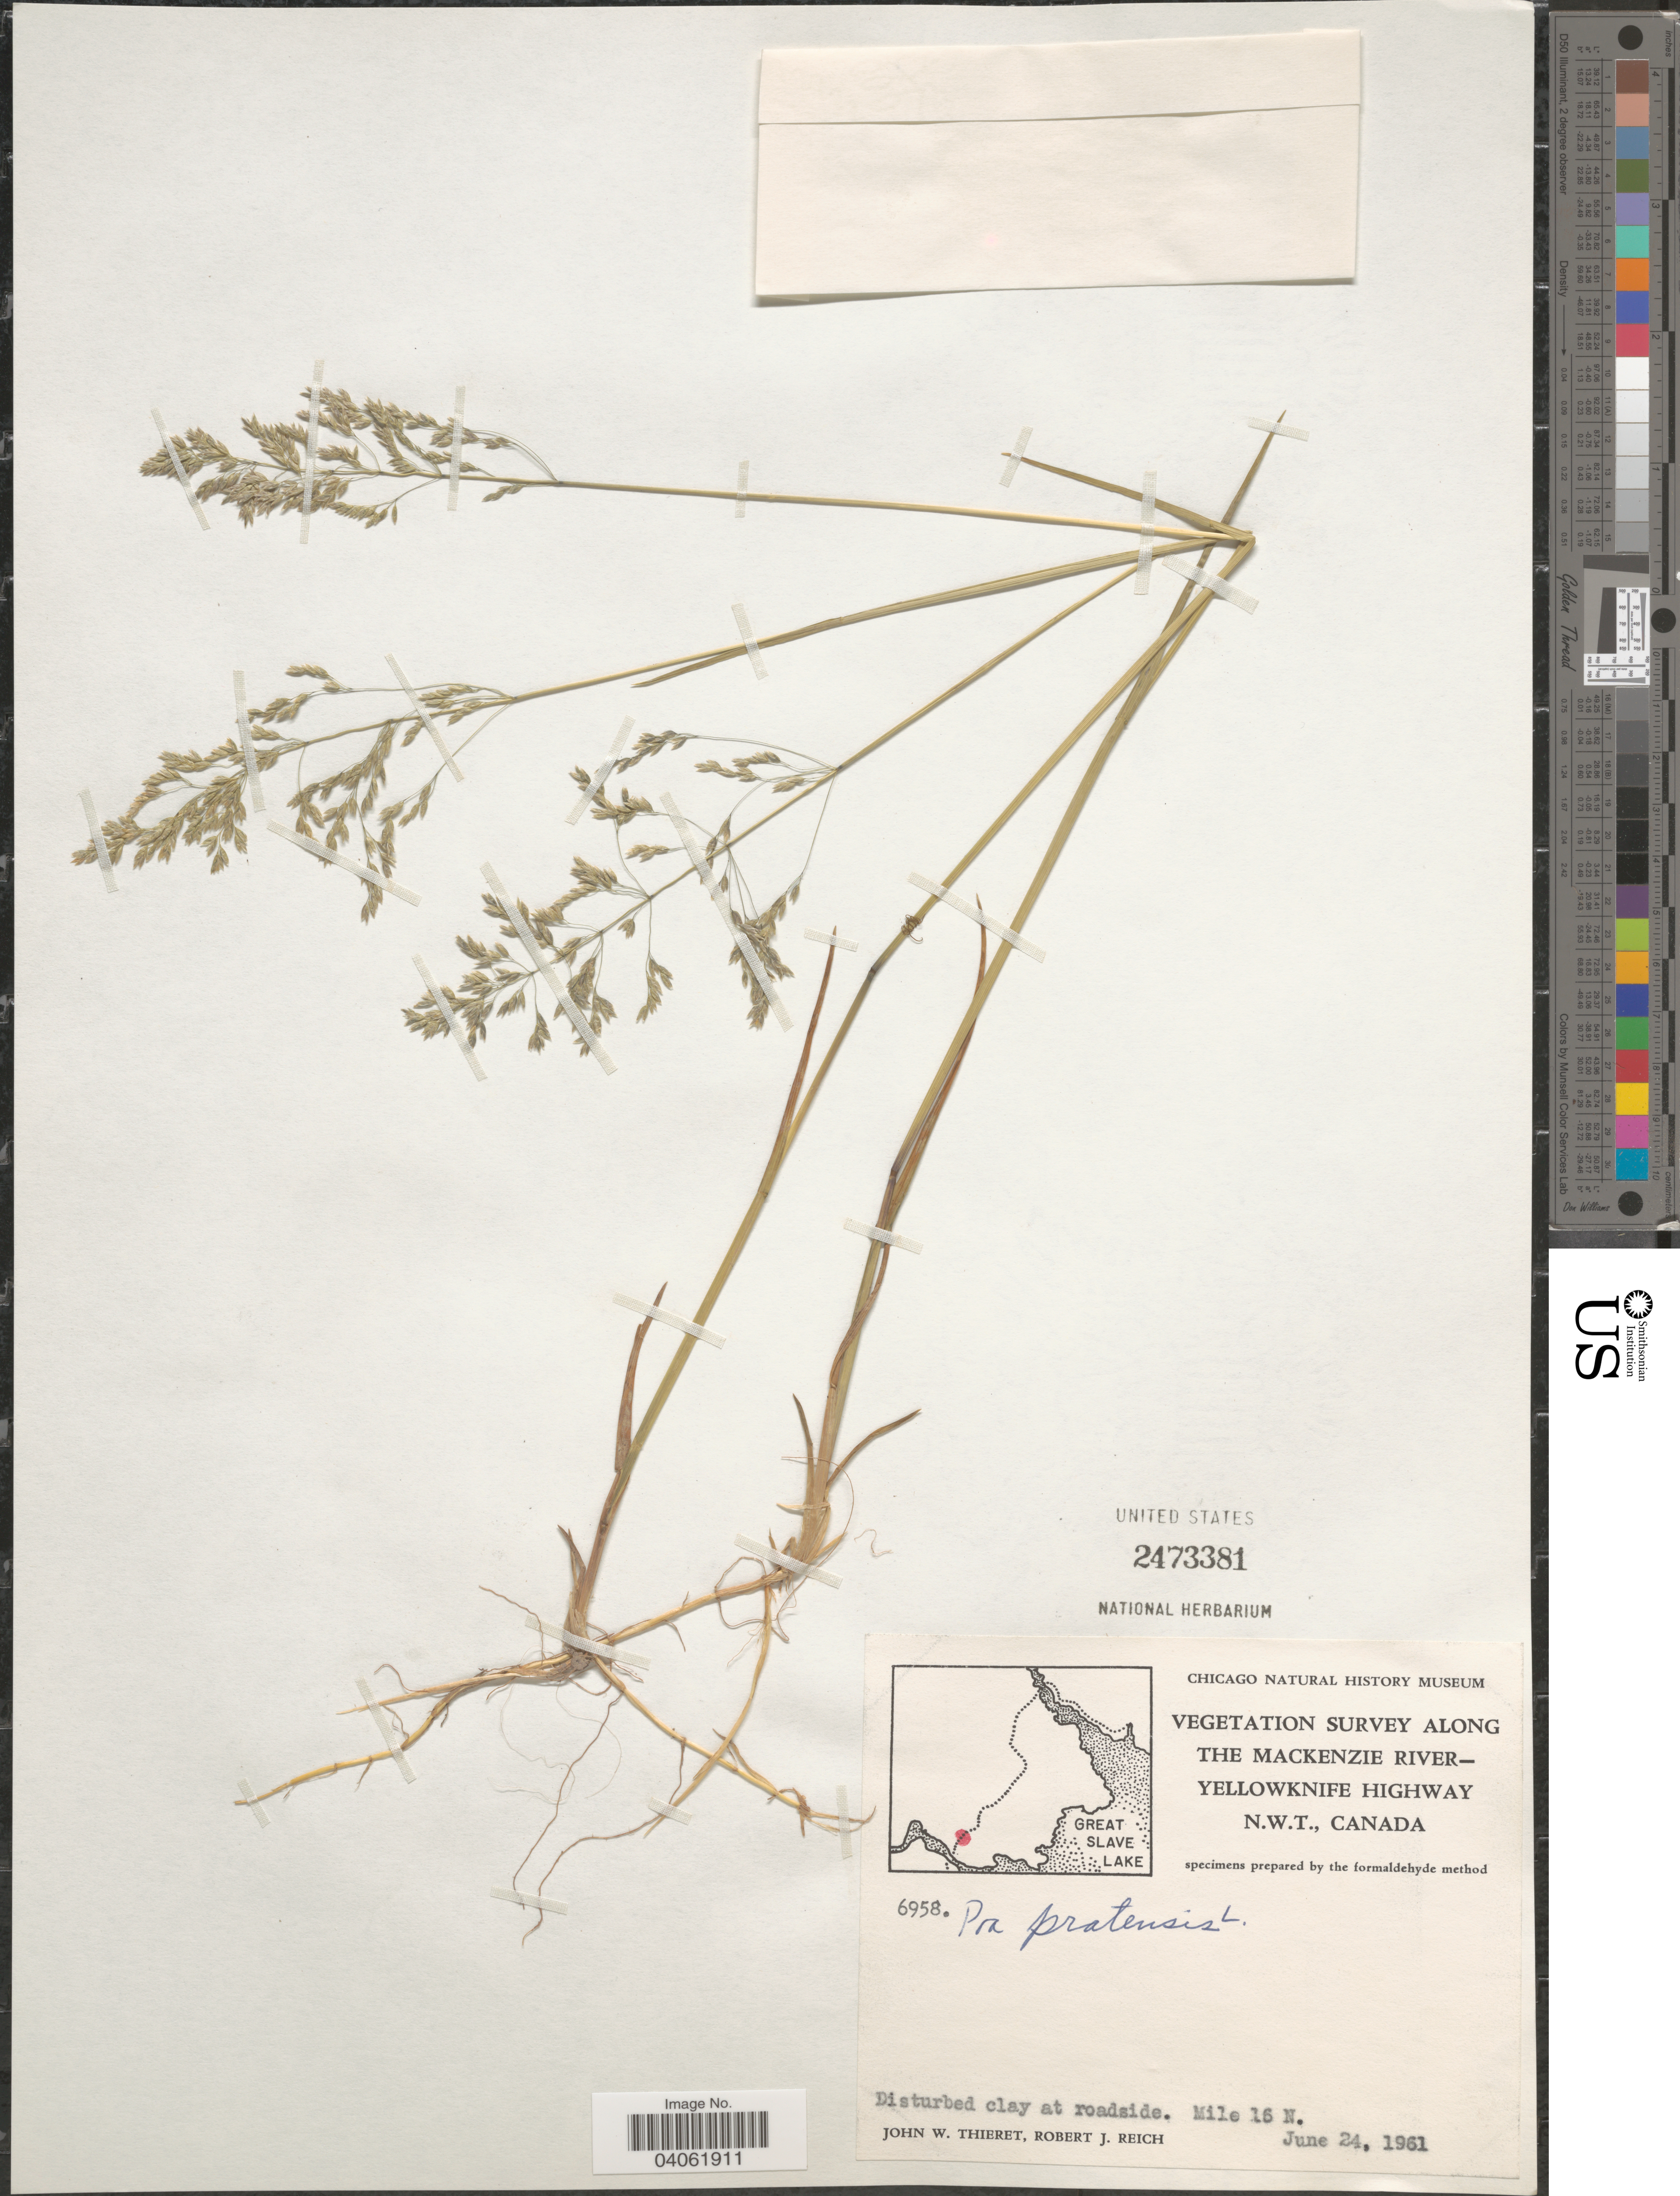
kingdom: Plantae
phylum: Tracheophyta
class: Liliopsida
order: Poales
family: Poaceae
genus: Poa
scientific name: Poa pratensis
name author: L.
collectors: J. W. Thieret & R. Reich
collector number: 6958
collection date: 1961-06-24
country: Canada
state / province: Northwest Territories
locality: Along the Mackenzie River-Yellowknife Highway. N.W.T. Mile 16 N.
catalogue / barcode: US 2473381